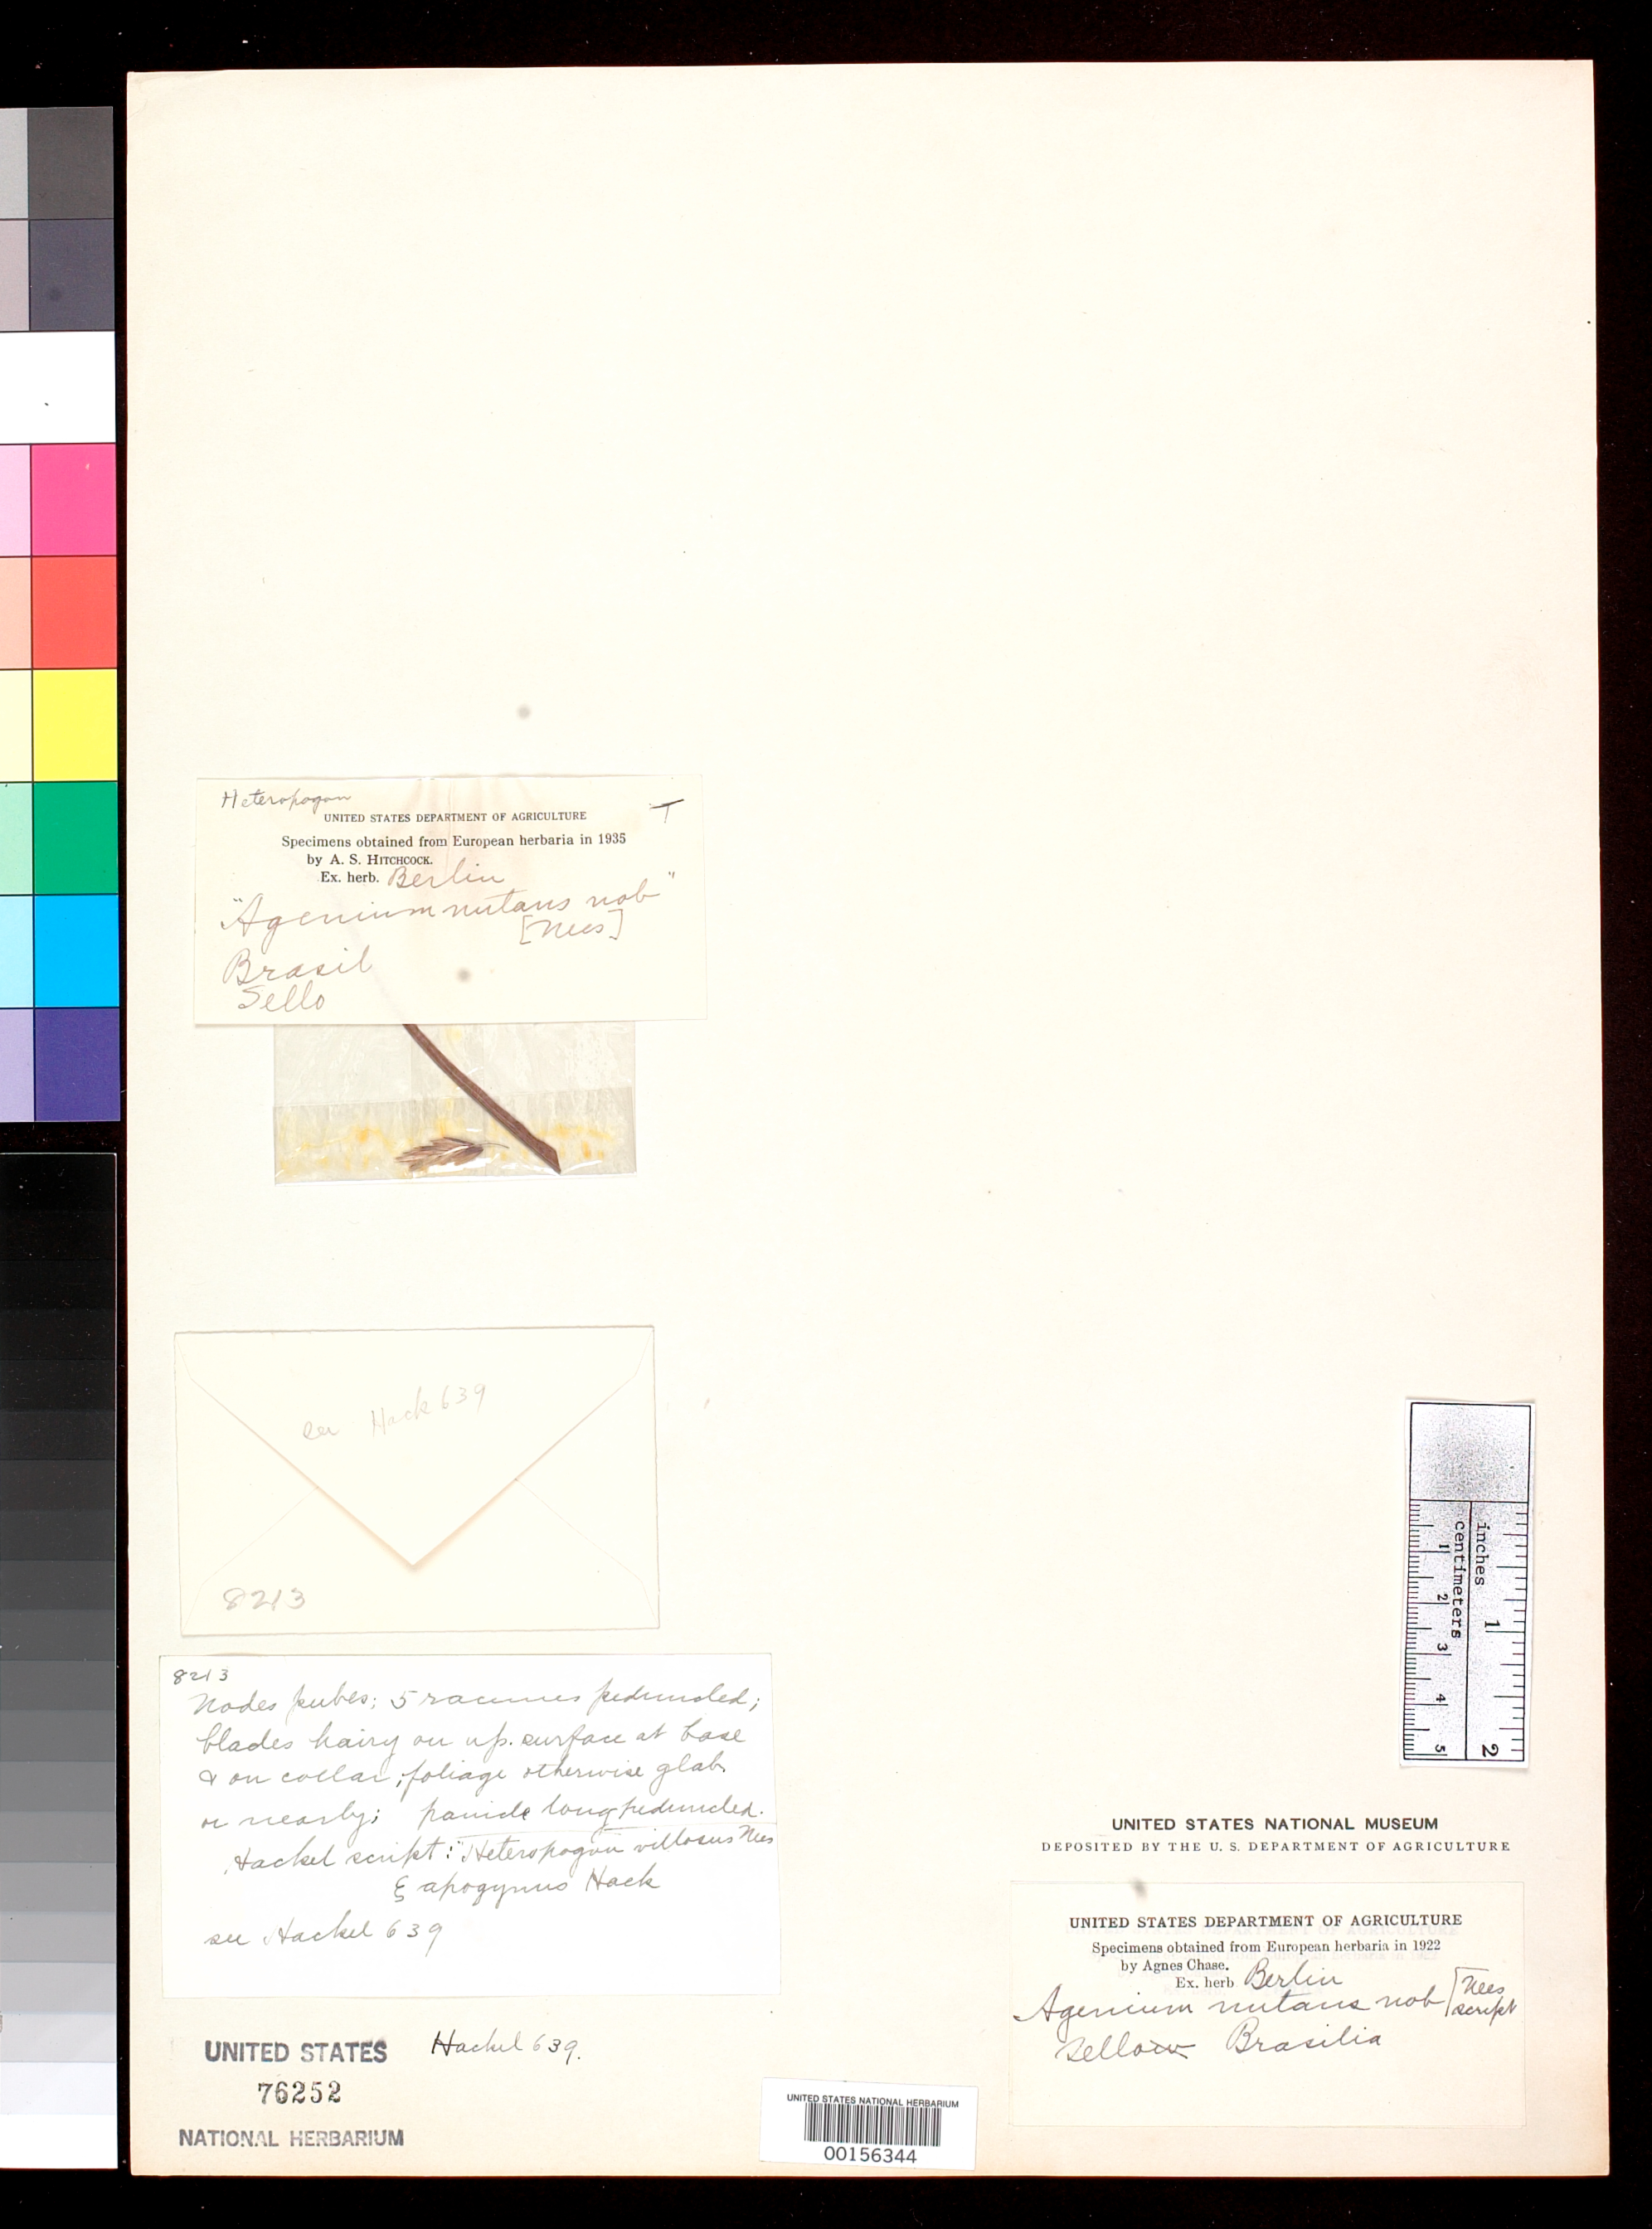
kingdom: Plantae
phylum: Tracheophyta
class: Liliopsida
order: Poales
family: Poaceae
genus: Agenium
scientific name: Agenium nutans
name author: Nees in Lindl.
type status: Type Fragment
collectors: E. Hackel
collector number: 639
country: Brazil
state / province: Minas Gerais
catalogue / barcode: US 76252